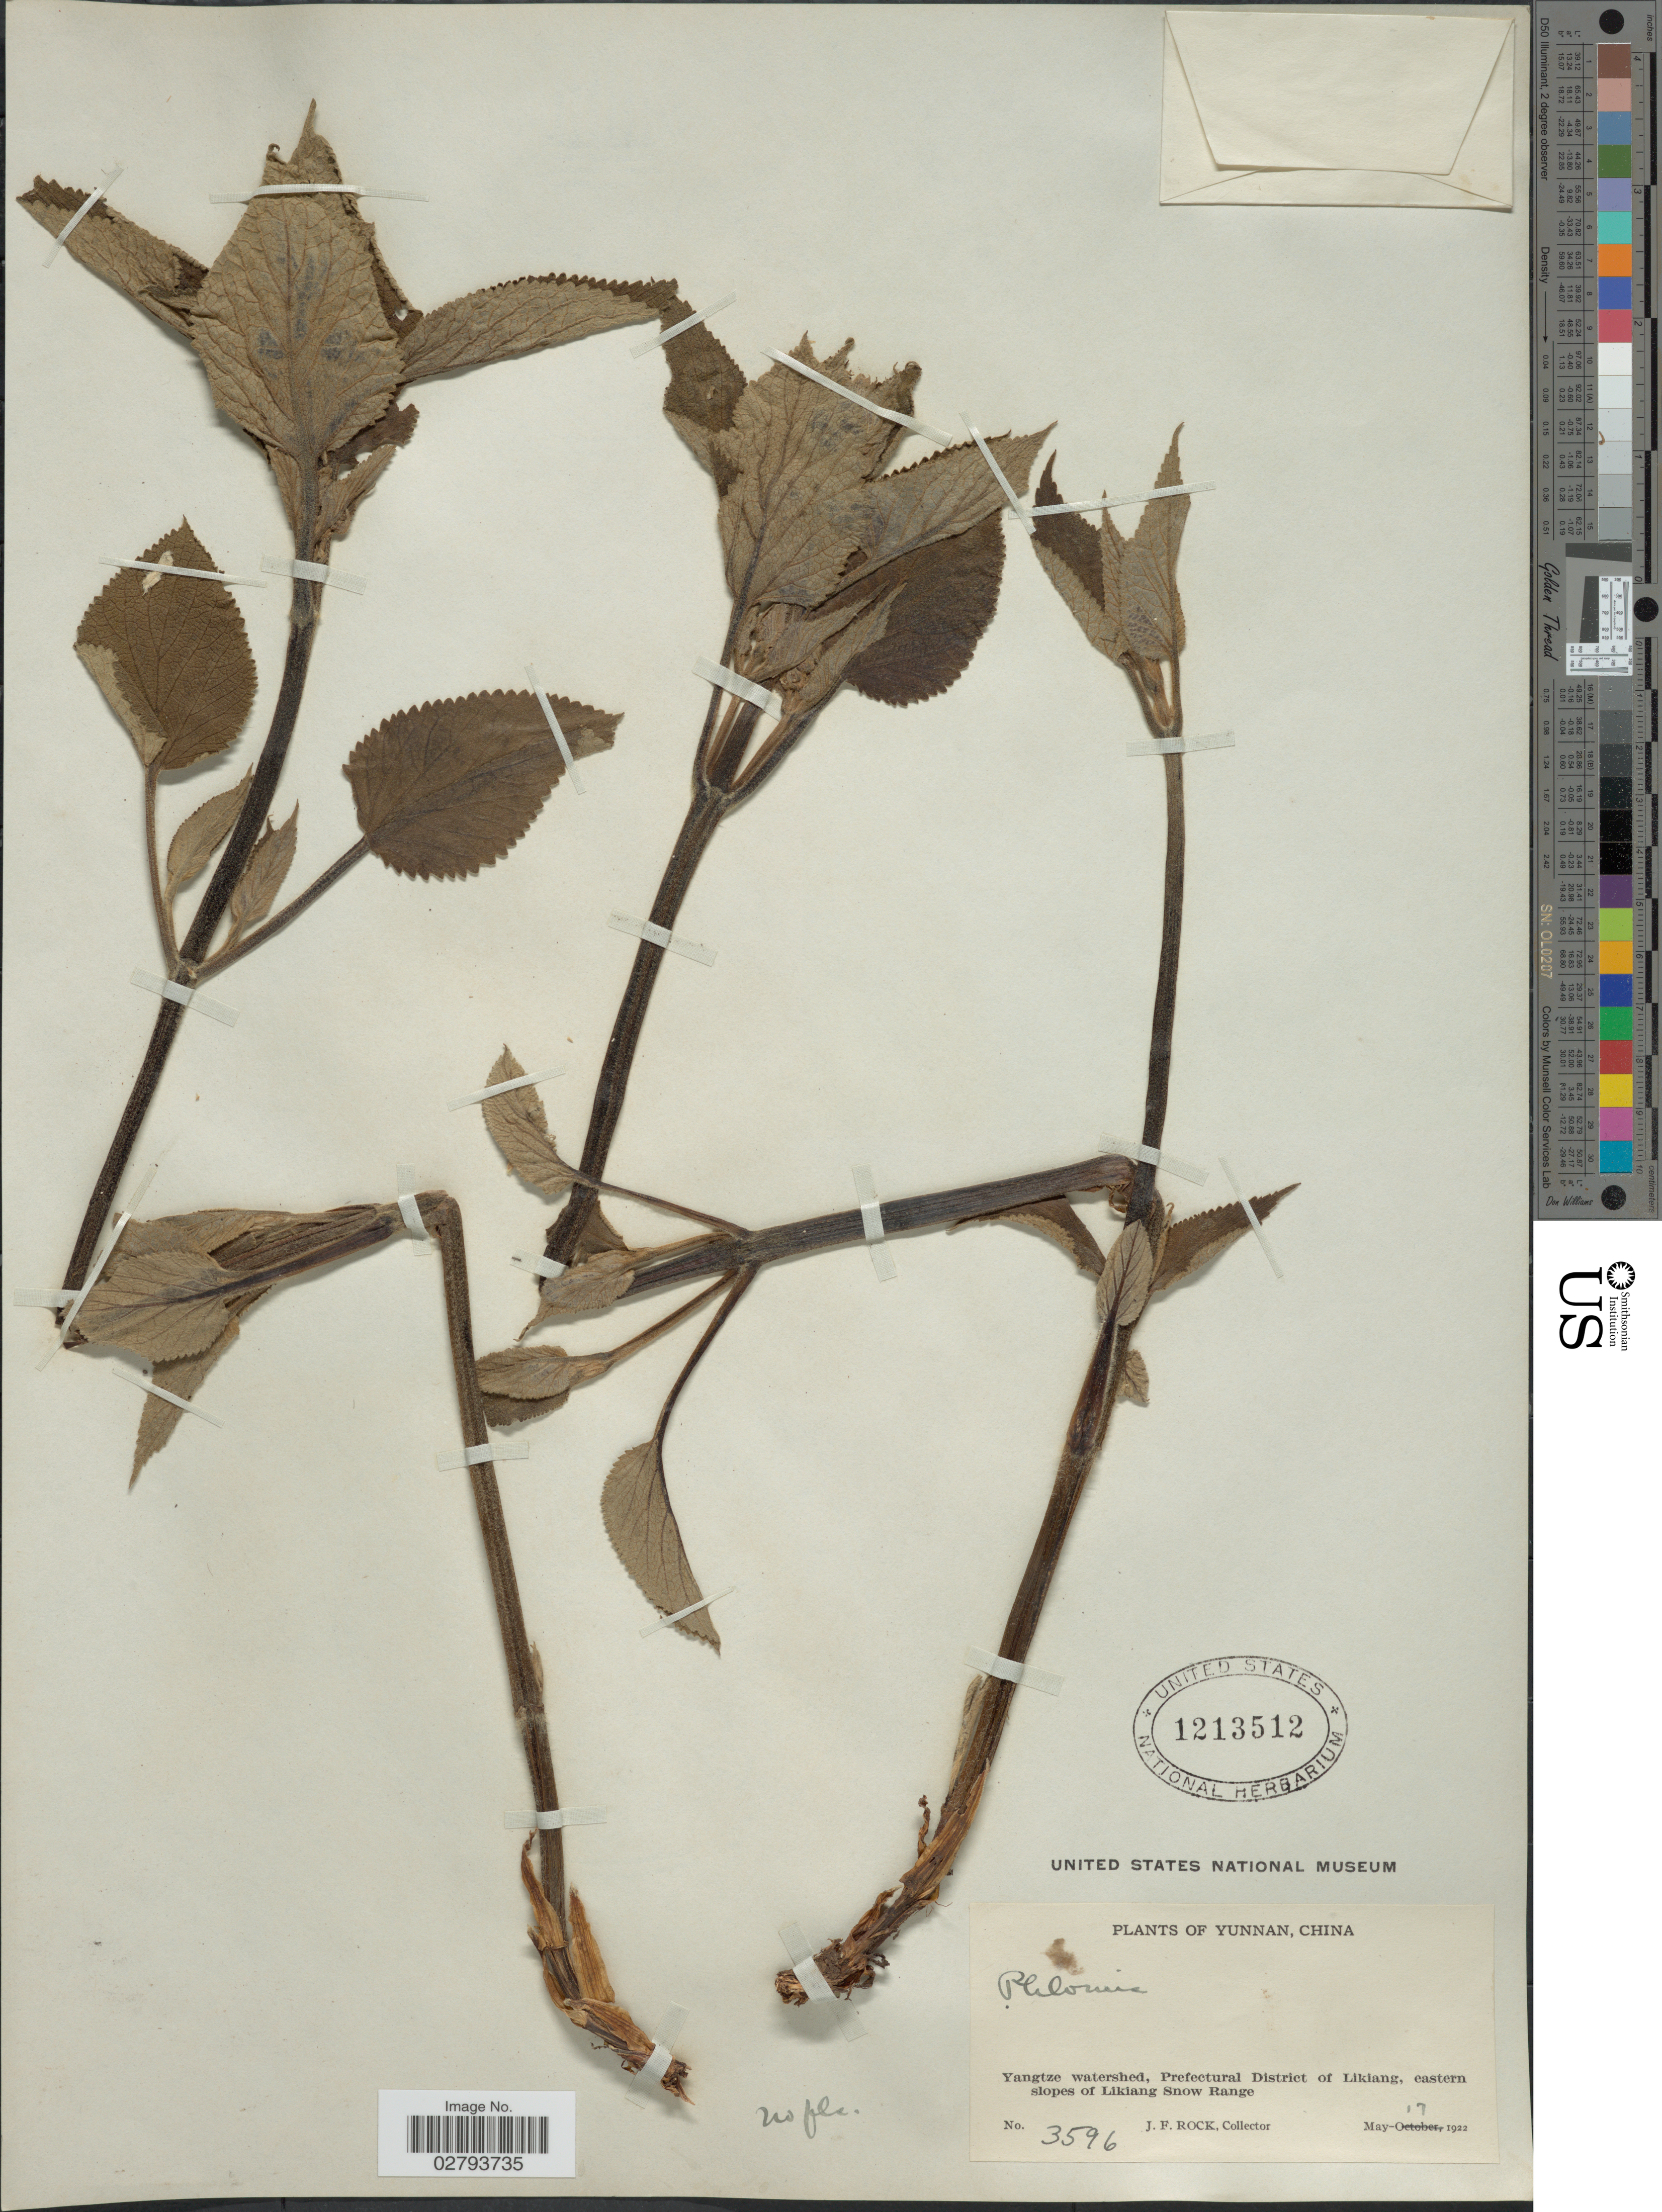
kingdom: Plantae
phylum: Tracheophyta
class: Magnoliopsida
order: Lamiales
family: Lamiaceae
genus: Phlomis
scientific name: Phlomis sp.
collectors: J. Rock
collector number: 3596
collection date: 1922-05-17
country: China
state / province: Yunnan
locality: Yangtze watershed, Prefectural District of Likiang, eastern slopes of Likiang Snow Range.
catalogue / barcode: US 1213512